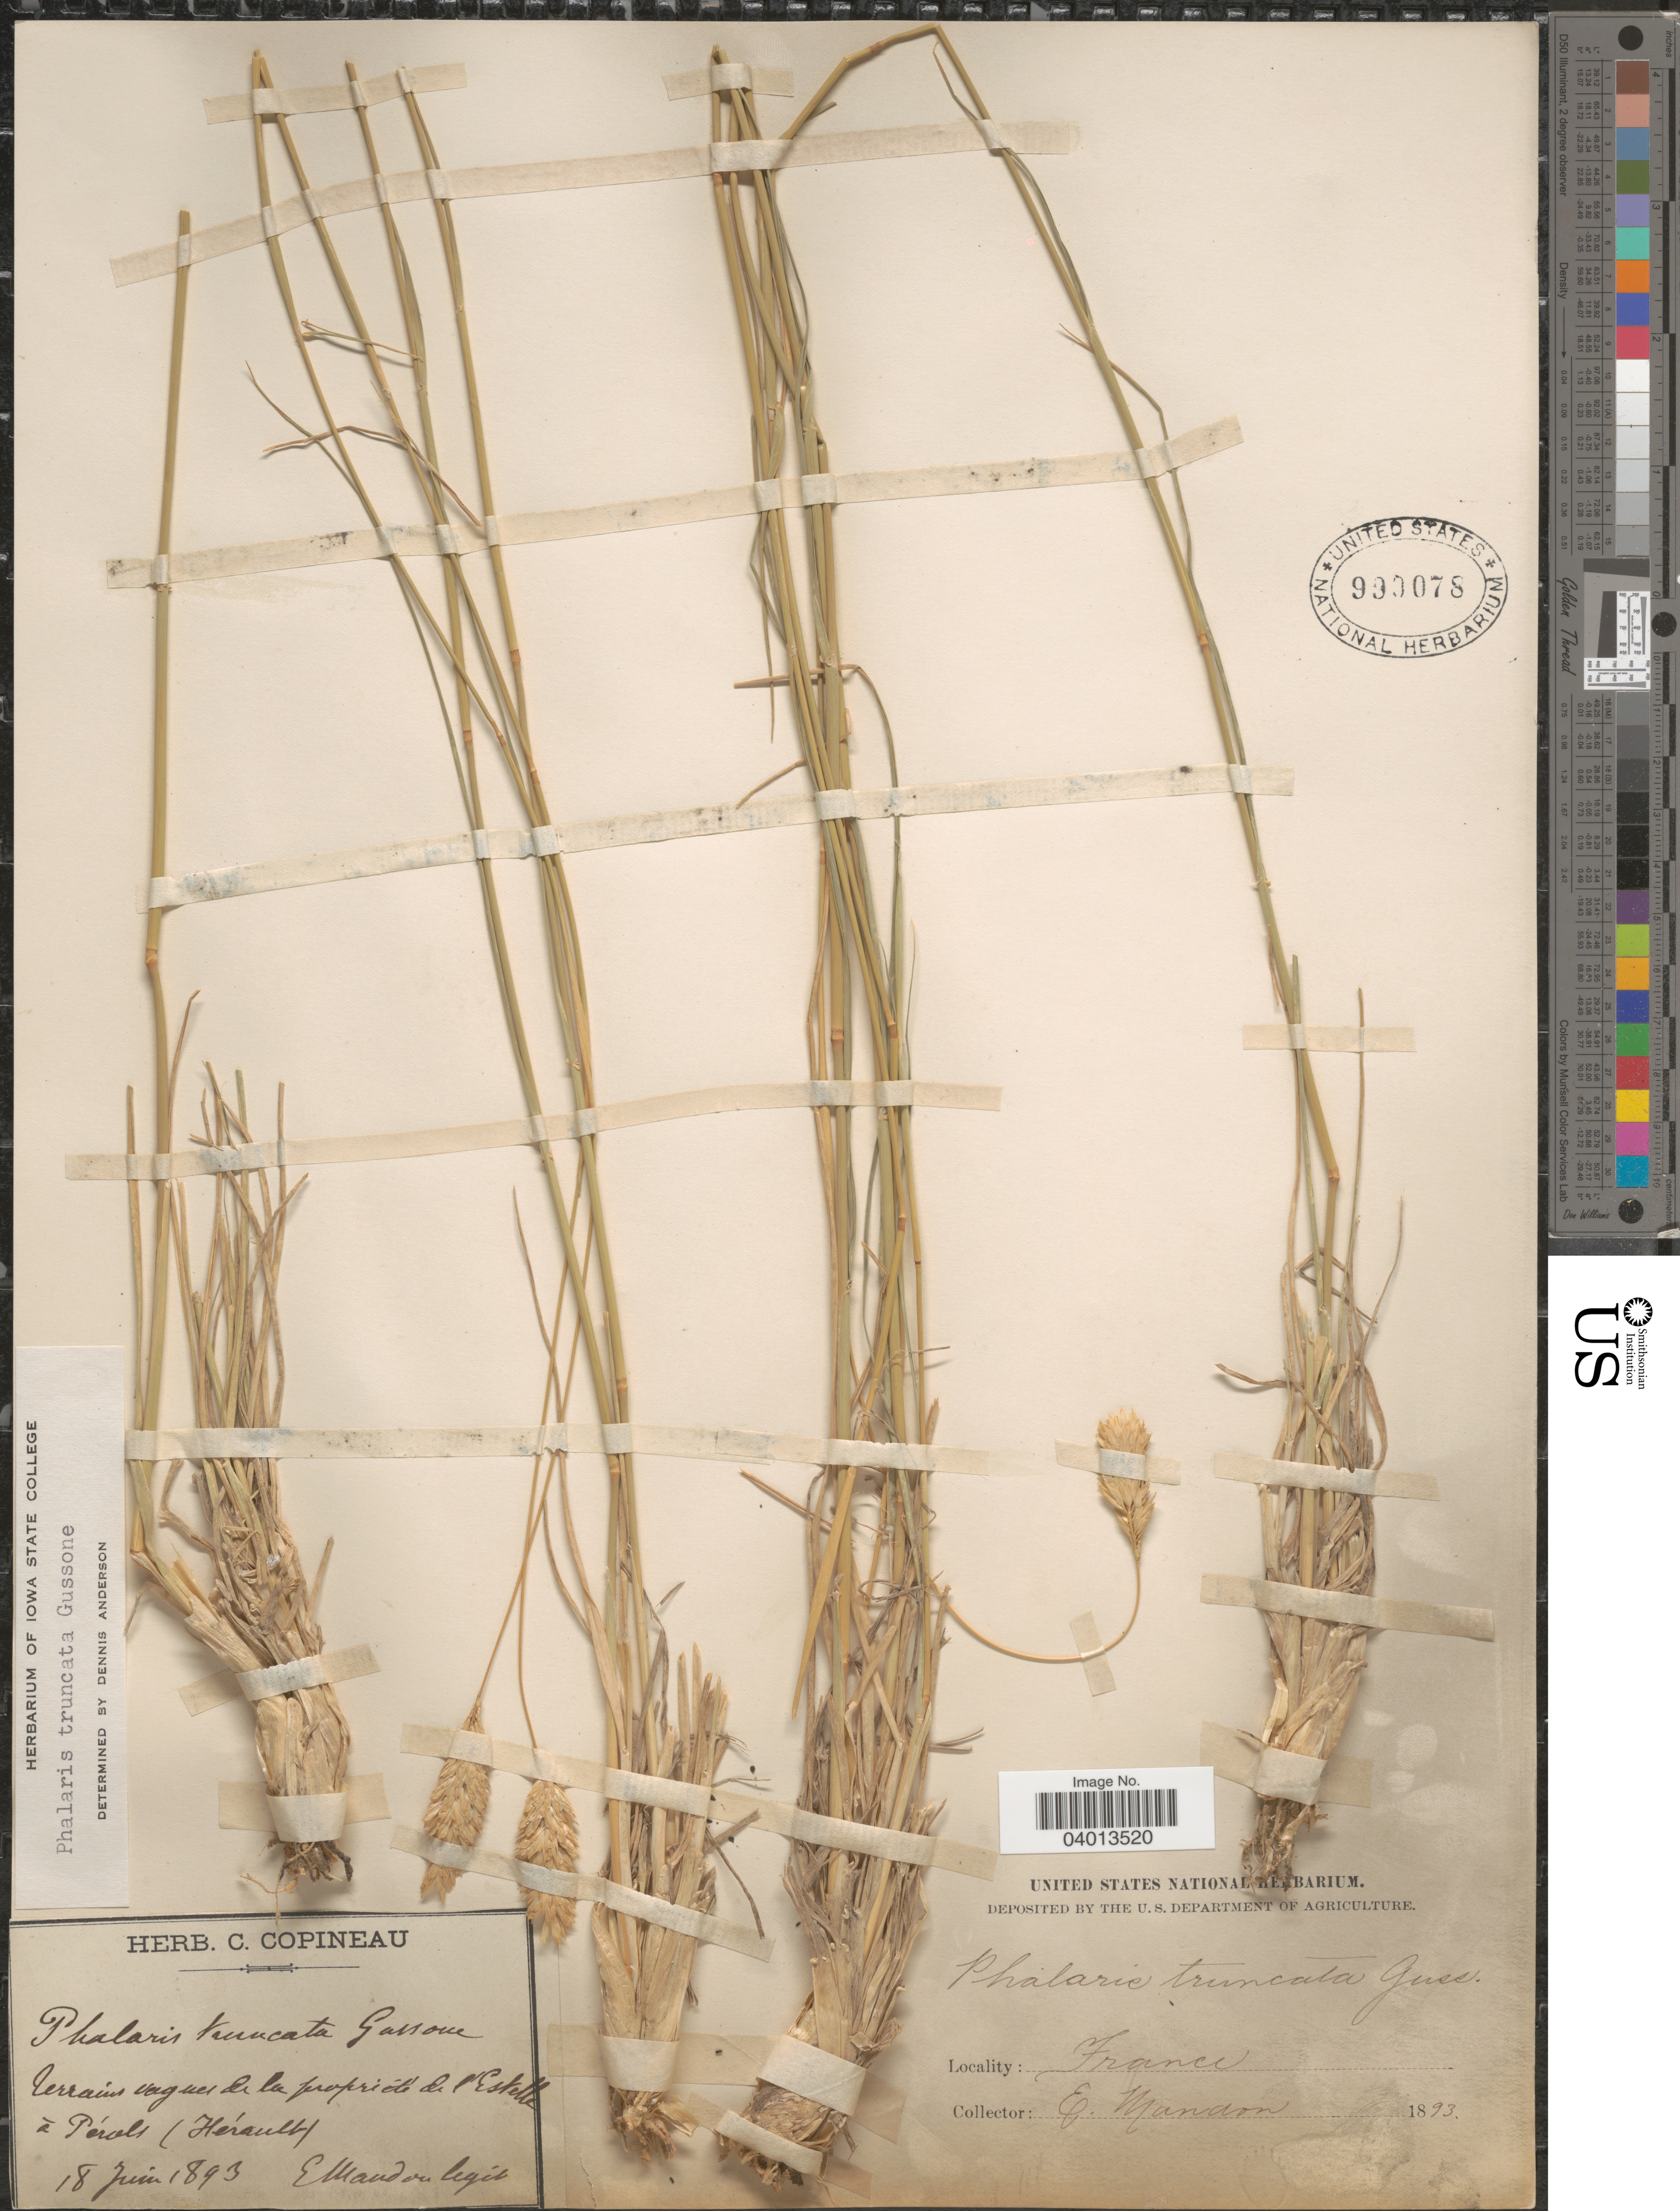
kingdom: Plantae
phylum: Tracheophyta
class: Liliopsida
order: Poales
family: Poaceae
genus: Phalaris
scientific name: Phalaris truncata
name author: Gussone ex Bertol.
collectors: E. Mandon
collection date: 1893-06-18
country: France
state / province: Occitanie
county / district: Hérault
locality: Terrains vagues de la propriete de l'Estelle à Pérols (Hérault). [interpreted]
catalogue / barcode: US 990078